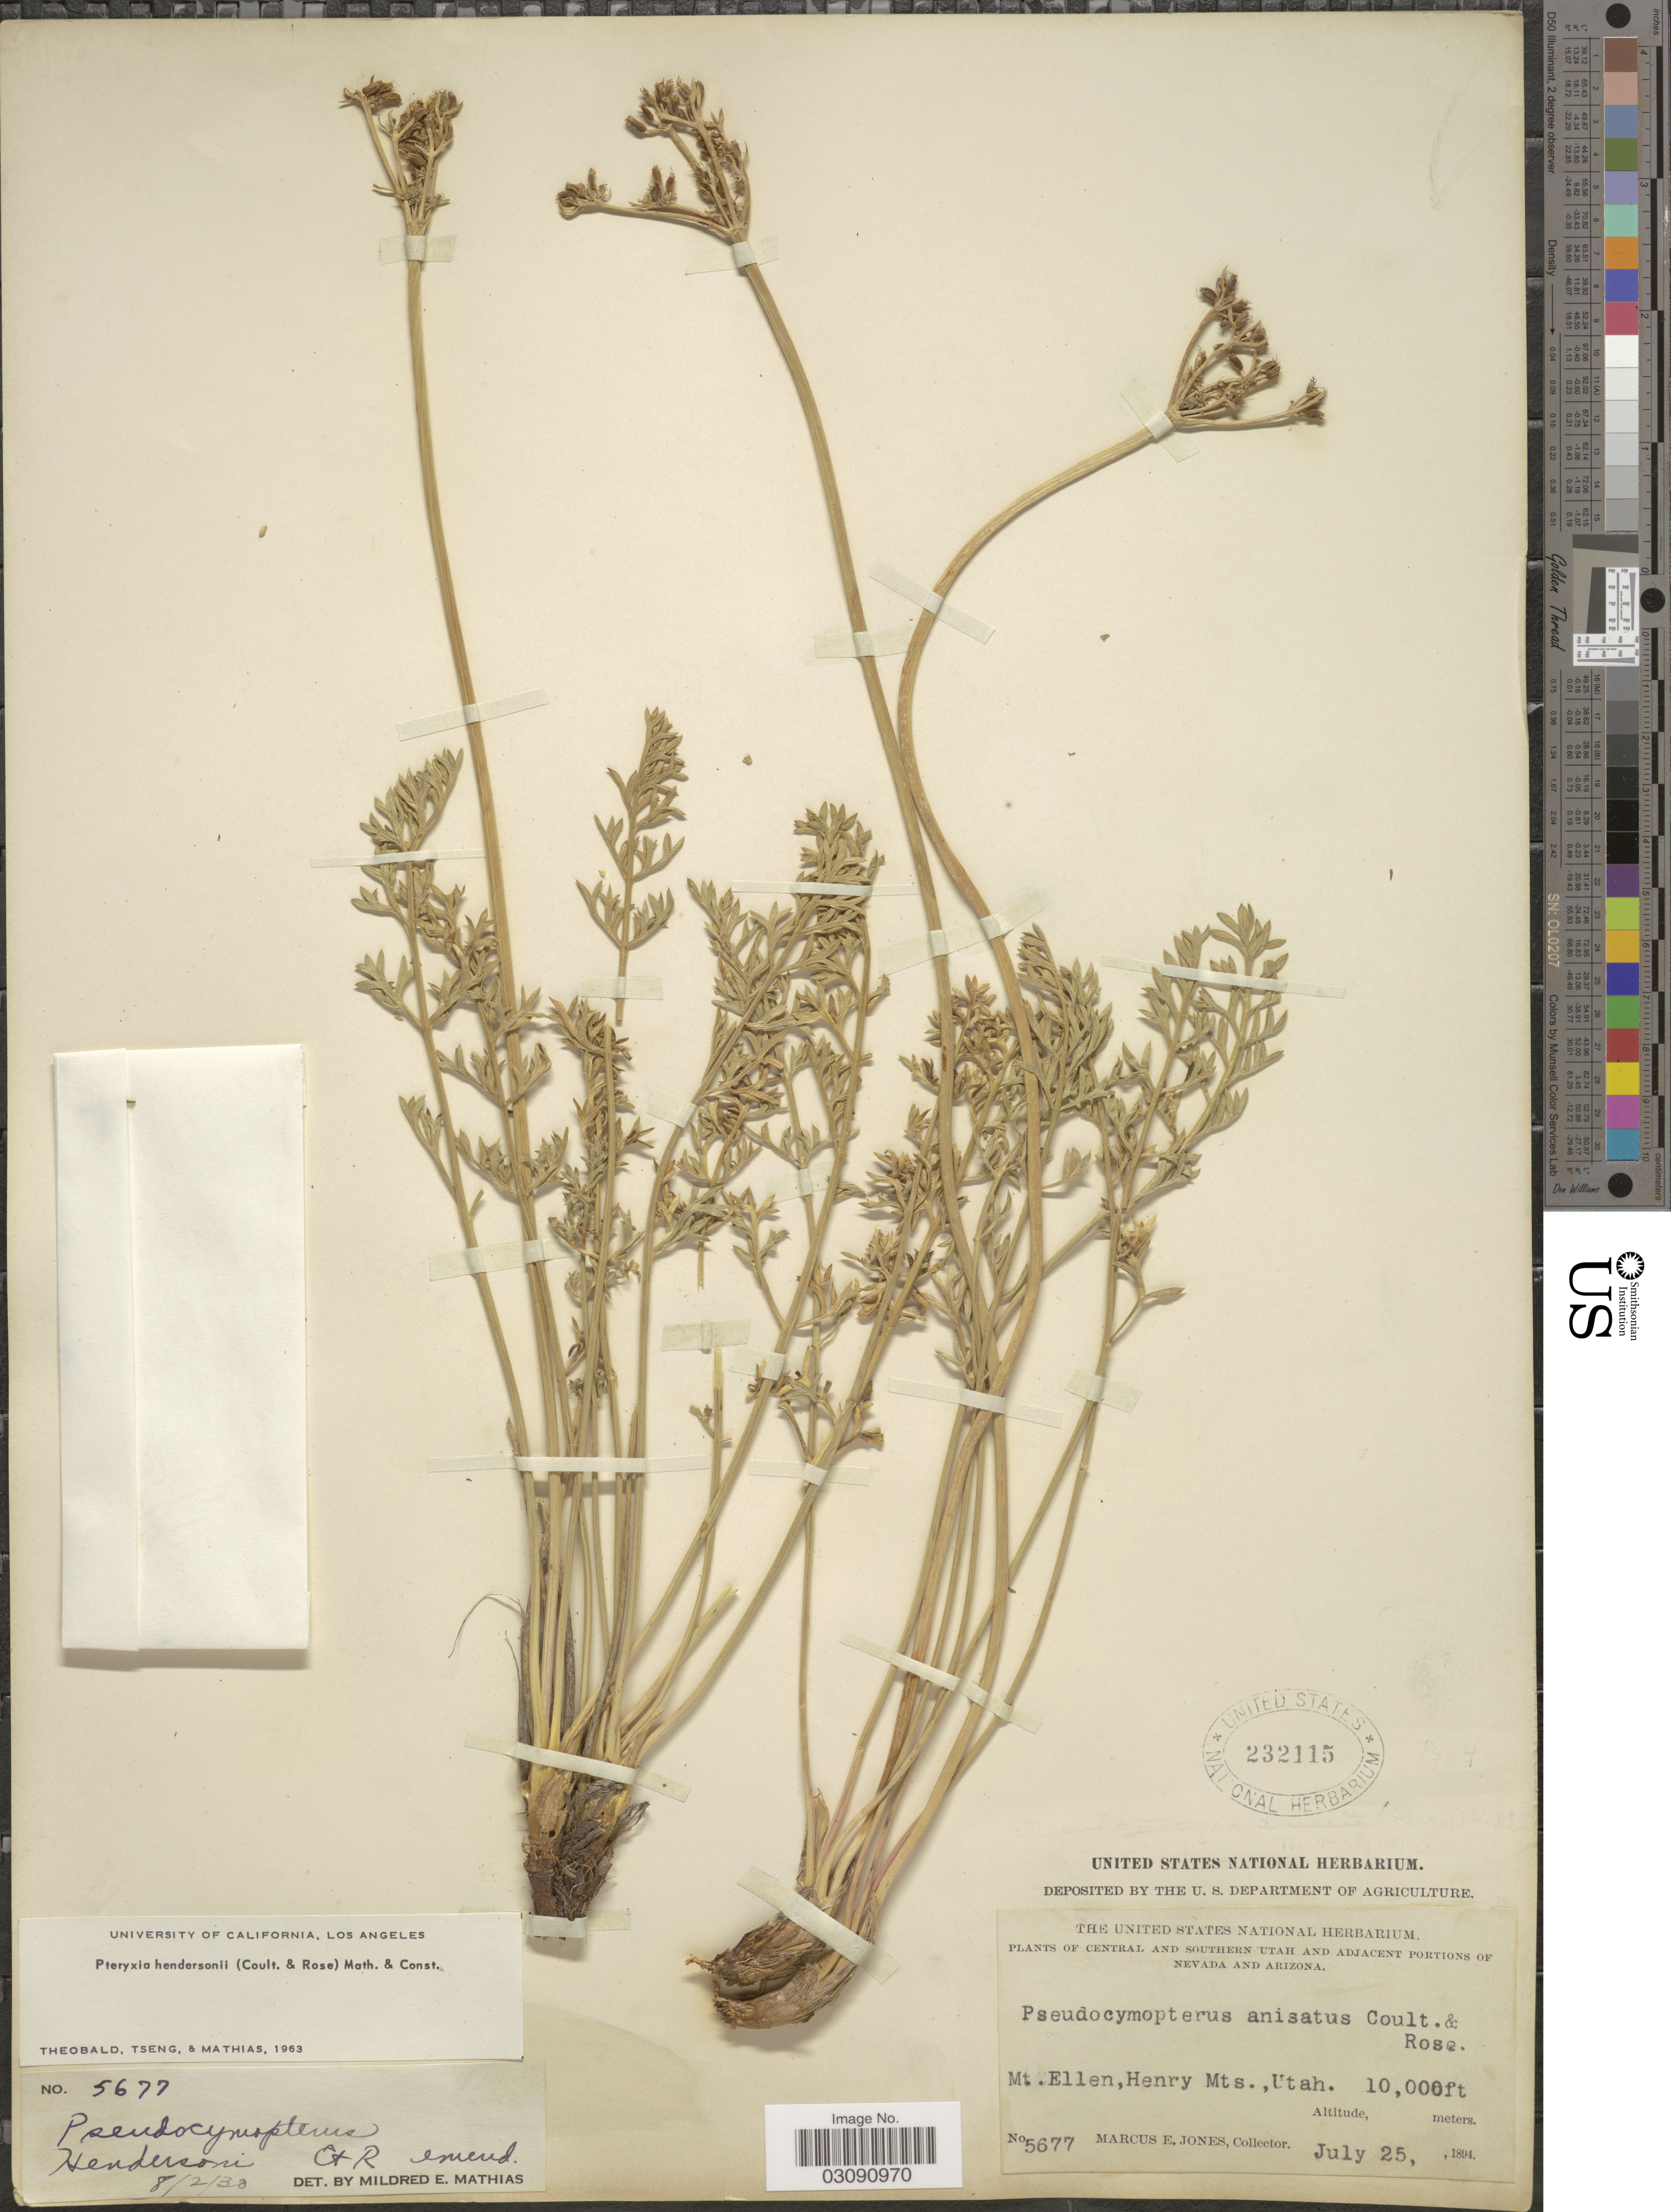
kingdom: Plantae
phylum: Tracheophyta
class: Magnoliopsida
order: Apiales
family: Apiaceae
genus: Pteryxia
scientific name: Pteryxia hendersonii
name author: (J.M. Coult. & Rose) Mathias & Constance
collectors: M. E. Jones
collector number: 5677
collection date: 1894-07-25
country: United States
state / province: Utah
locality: Central and Southern Utah, Mt. Ellen, Henry Mts.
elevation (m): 3048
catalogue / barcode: US 232115